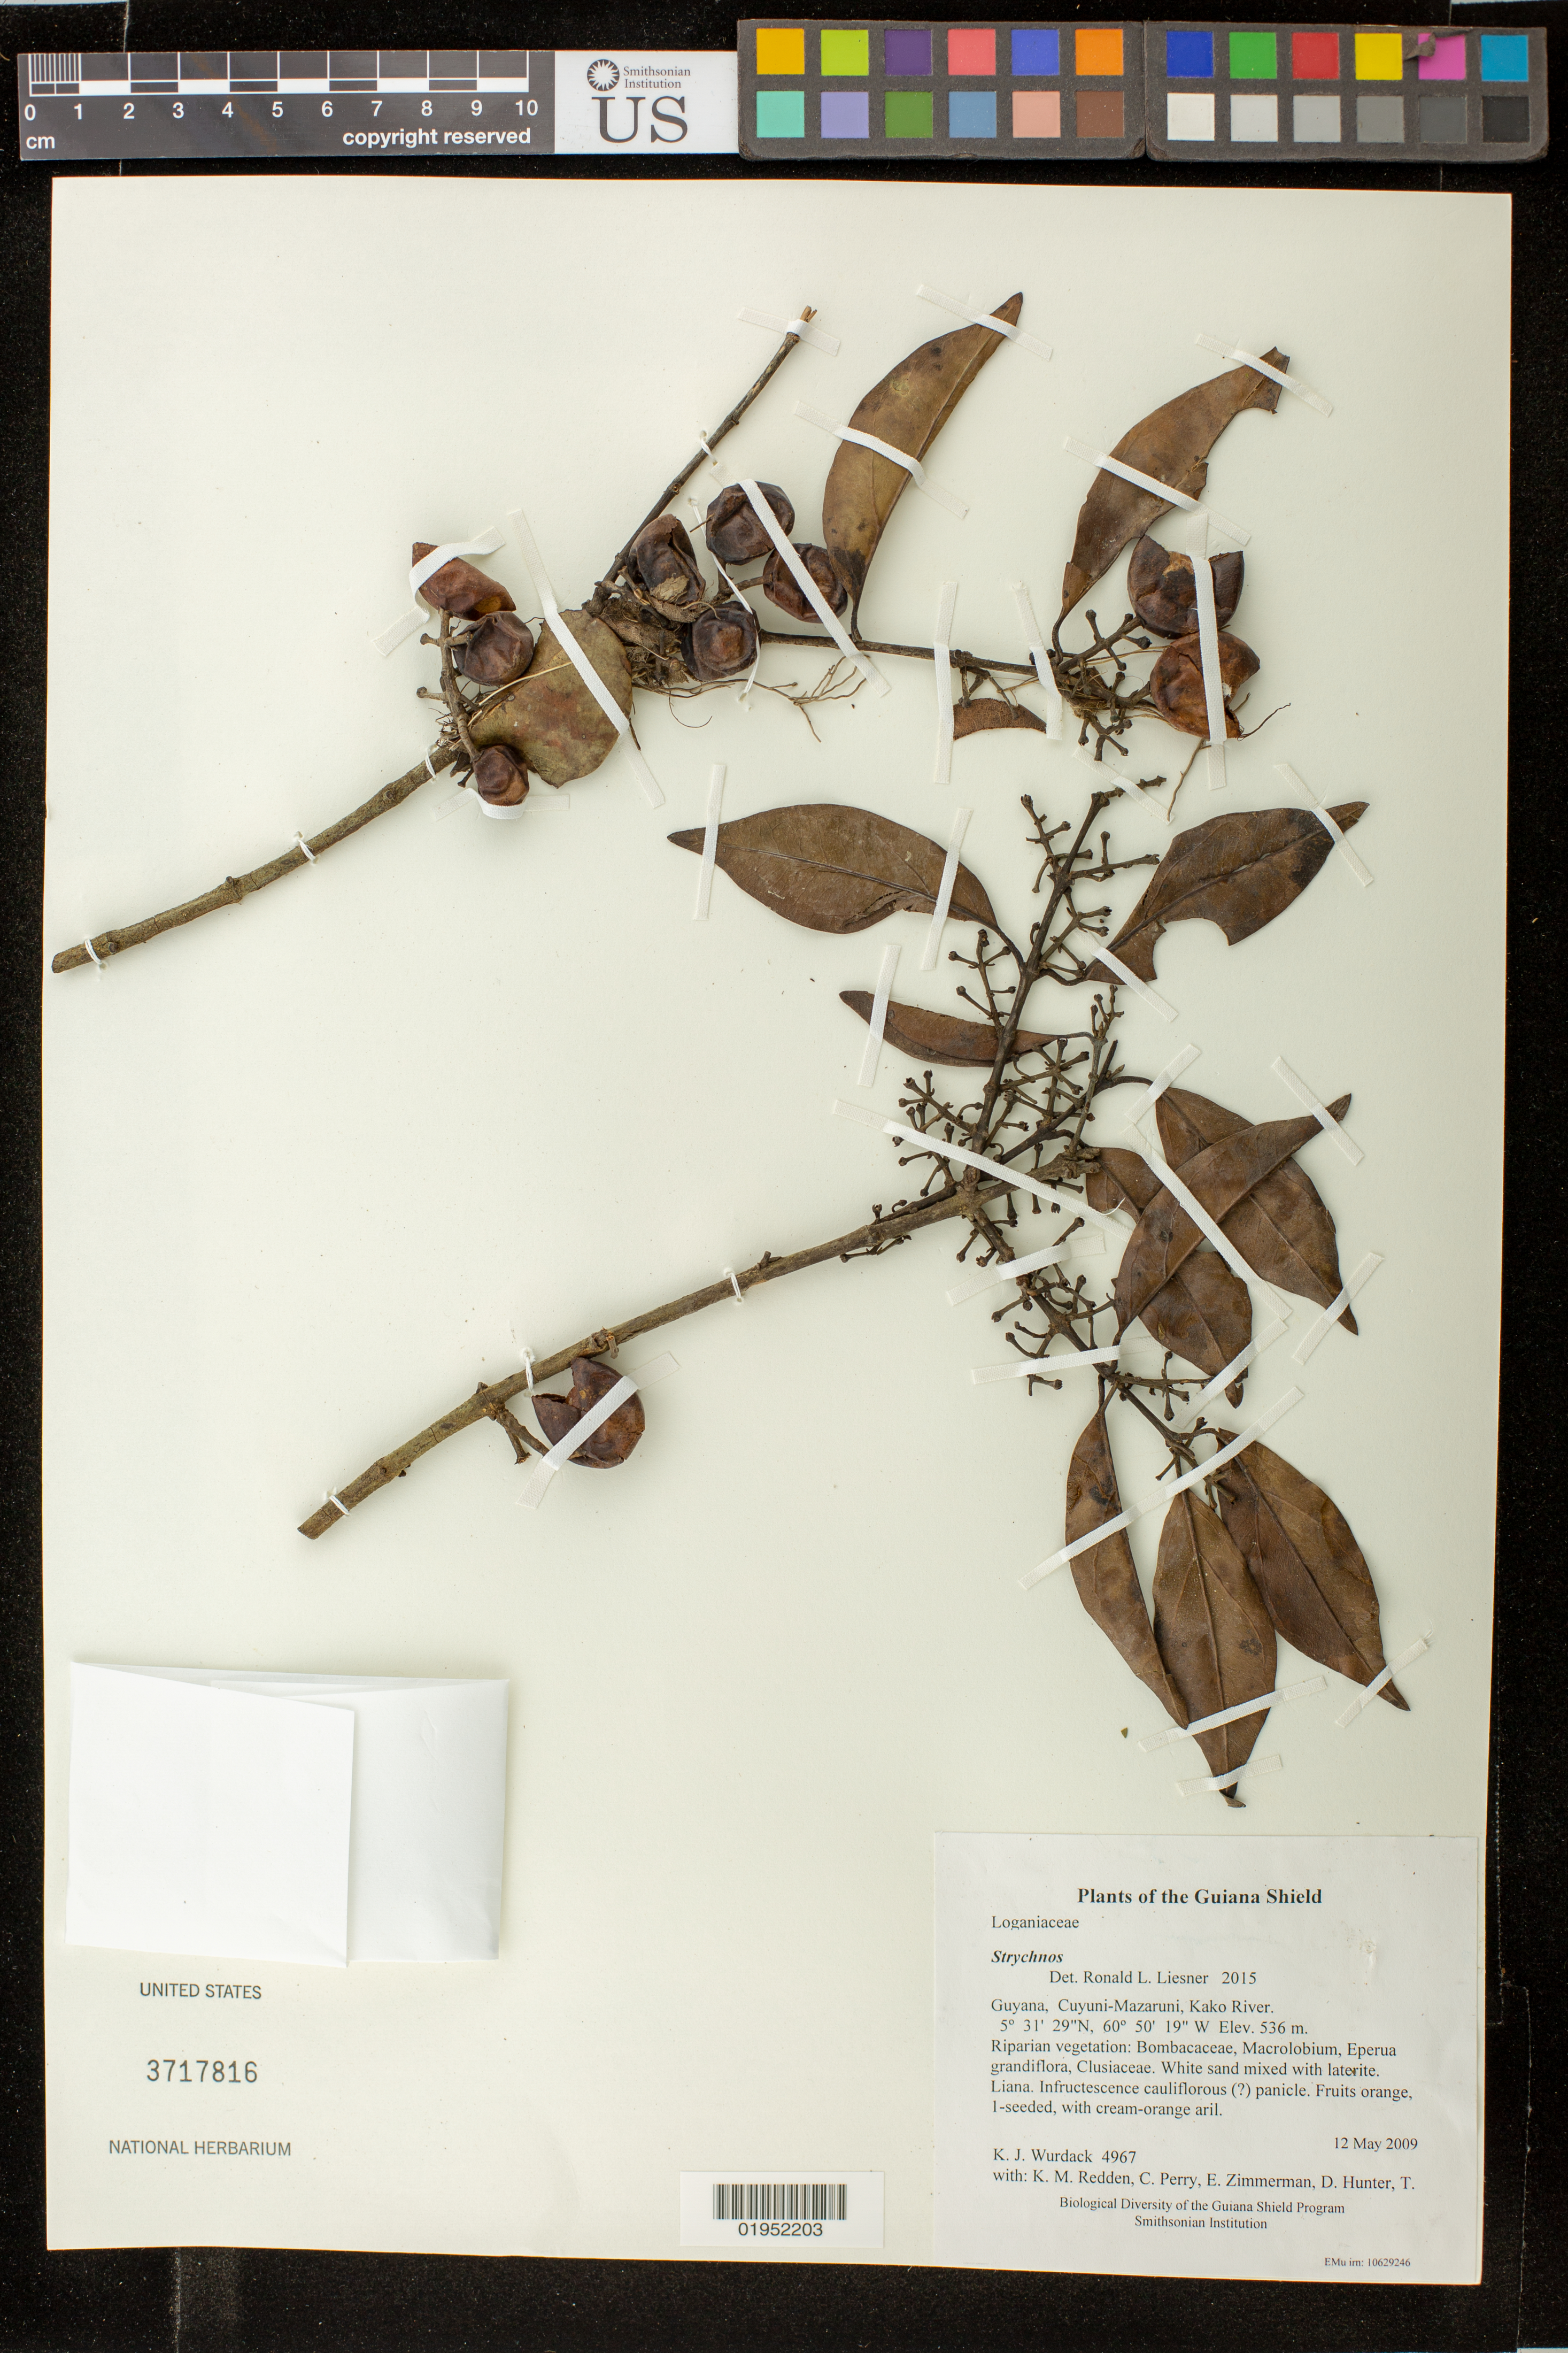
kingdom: Plantae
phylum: Tracheophyta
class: Magnoliopsida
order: Gentianales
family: Loganiaceae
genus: Strychnos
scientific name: Strychnos sp.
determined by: Liesner, R. L.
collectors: K. Wurdack, K. M. Redden, C. Perry, E. Zimmerman, D. Hunter, T. Hunter & V. Roland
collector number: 4967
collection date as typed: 12 May 2009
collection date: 2009-05-12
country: Guyana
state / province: Cuyuni-Mazaruni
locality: Kako River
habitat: Riparian vegetation: Bombacaceae, Macrolobium, Eperua grandiflora, Clusiaceae. White sand mixed with laterite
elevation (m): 536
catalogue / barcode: US 3717816